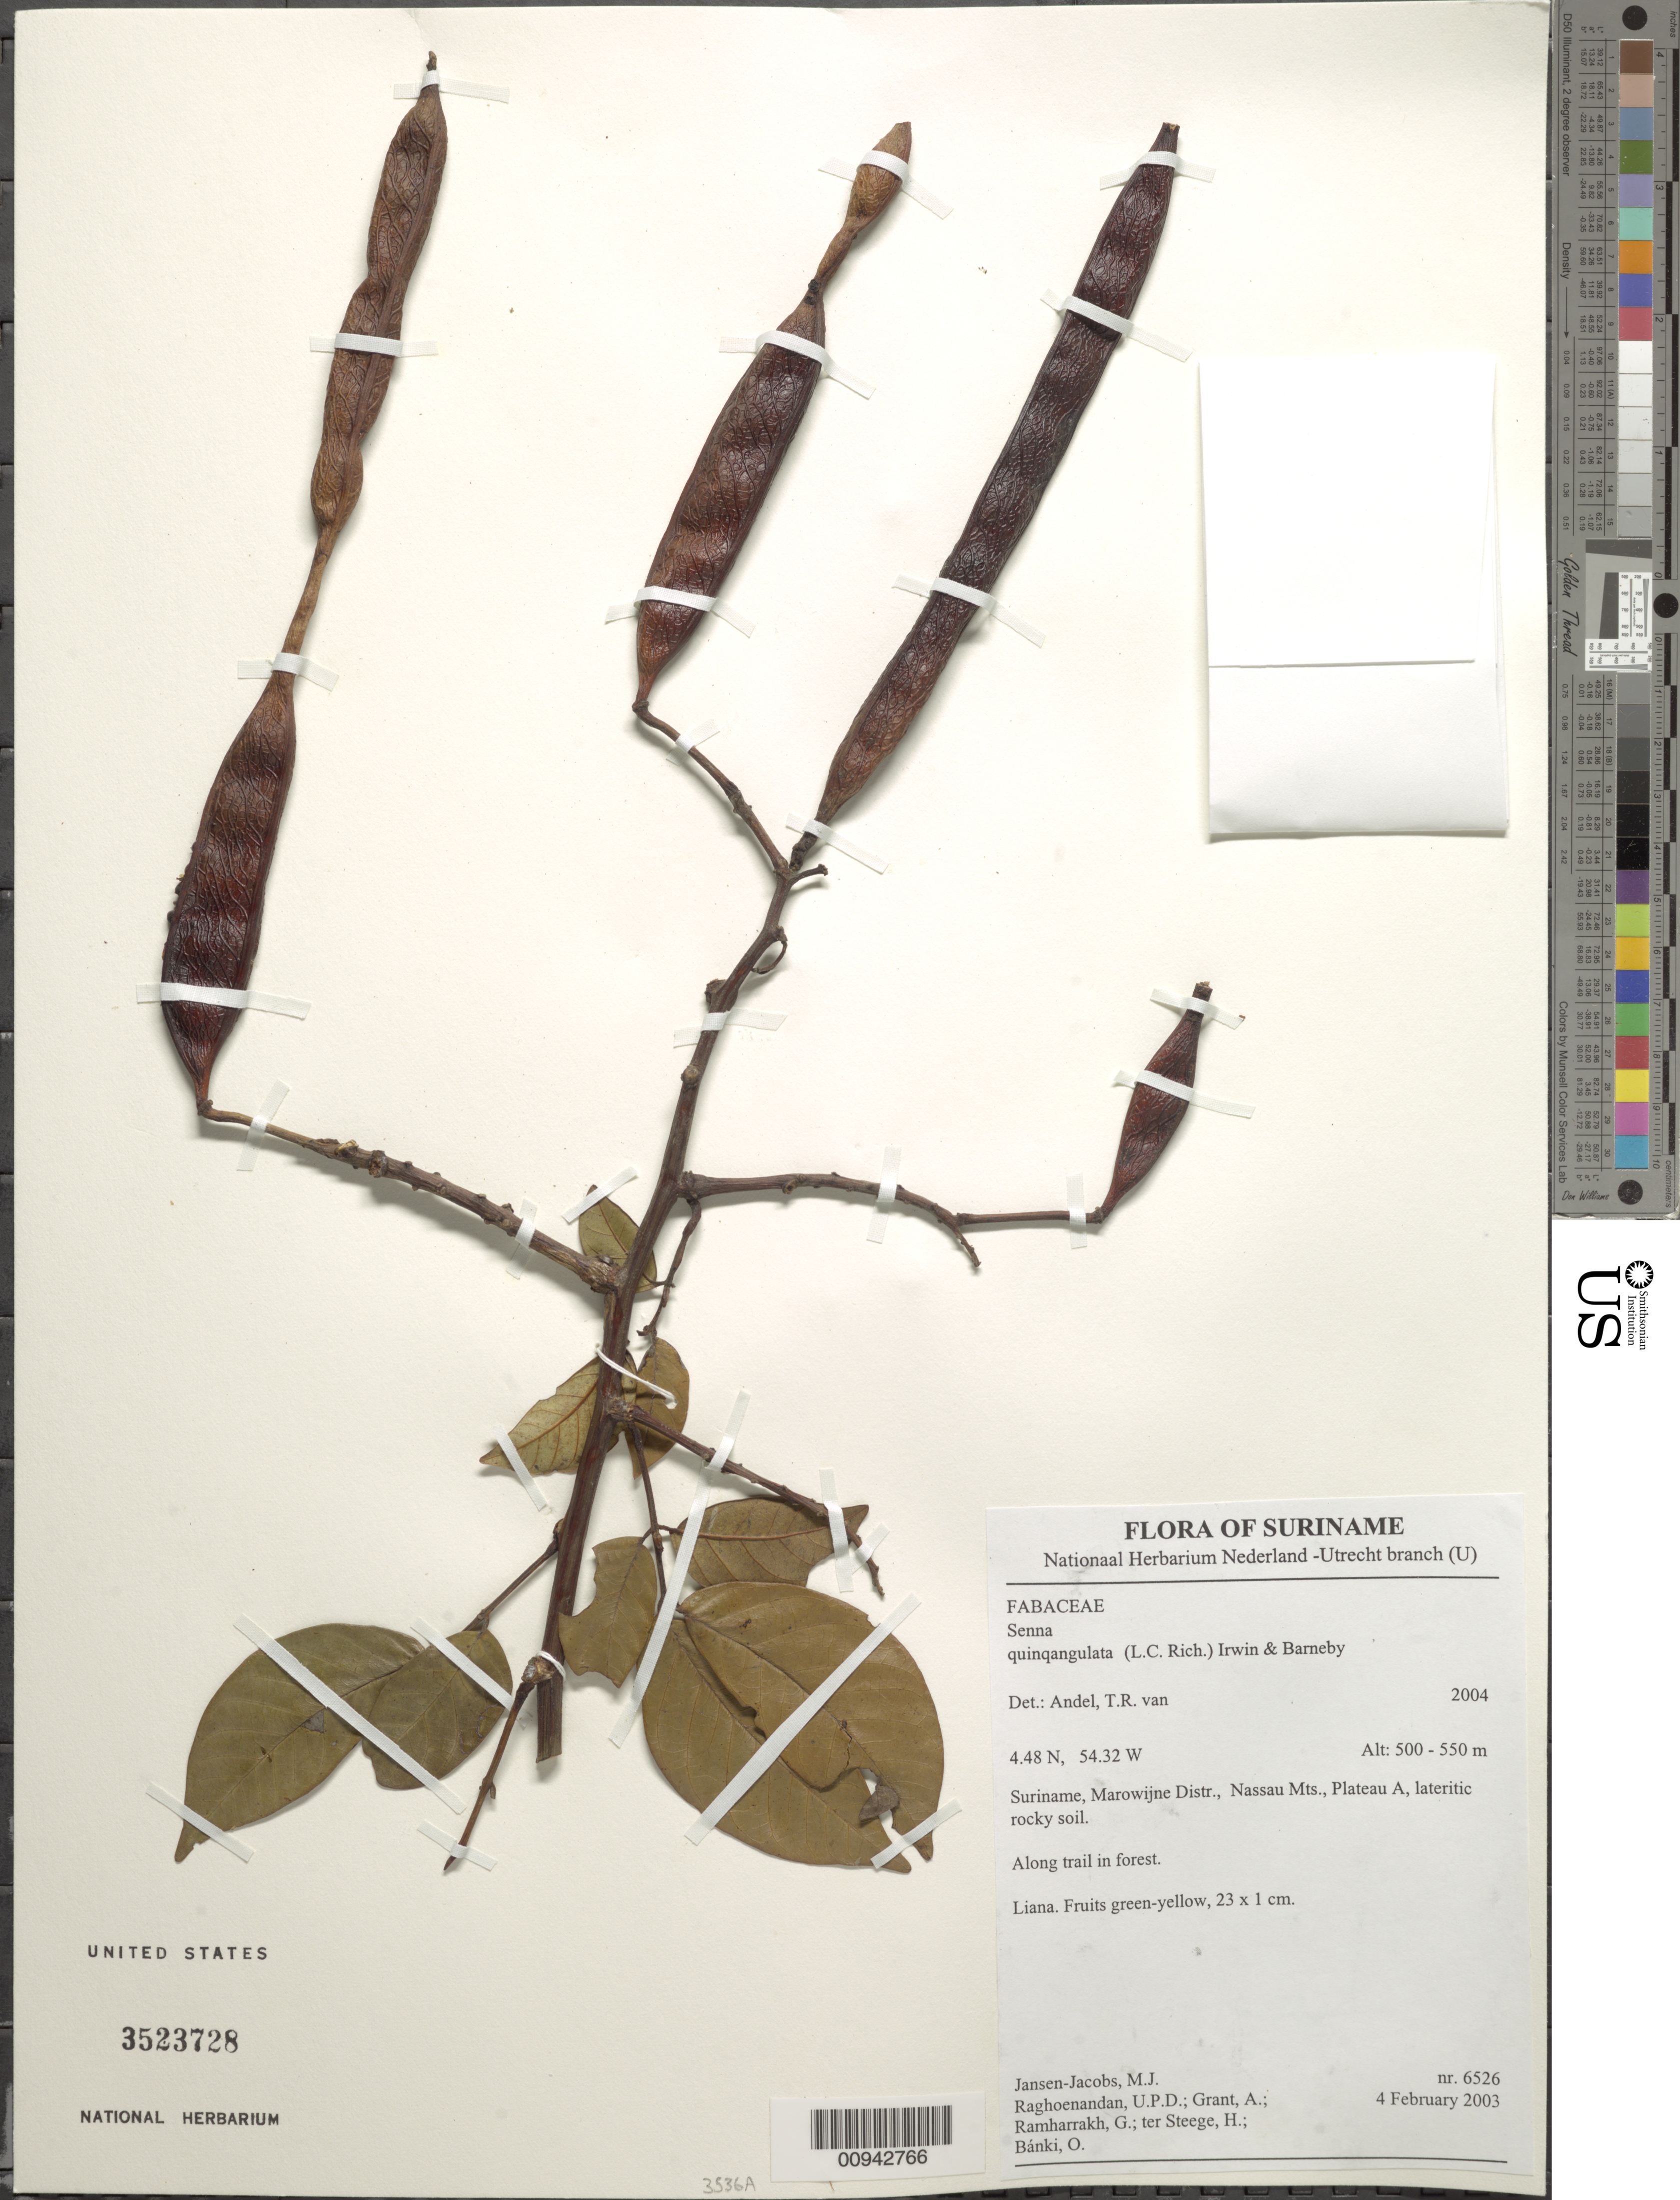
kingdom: Plantae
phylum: Tracheophyta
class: Magnoliopsida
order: Fabales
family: Fabaceae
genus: Senna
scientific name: Senna quinquangulata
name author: (Rich.) H.S. Irwin & Barneby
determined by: Andel, Tinde R. van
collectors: M. J. Jansen-Jacobs, U. Raghoenandan, A. Grant, G. Ramharrakh, H. ter Steege & O. Bánki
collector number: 6526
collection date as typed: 4-Feb-03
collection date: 2003-02-04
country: Suriname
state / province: Marowijne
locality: Nassau Mts., Plateau A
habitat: Lateritic rocky soil; along trail in forest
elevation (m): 500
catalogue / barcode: US 3523728